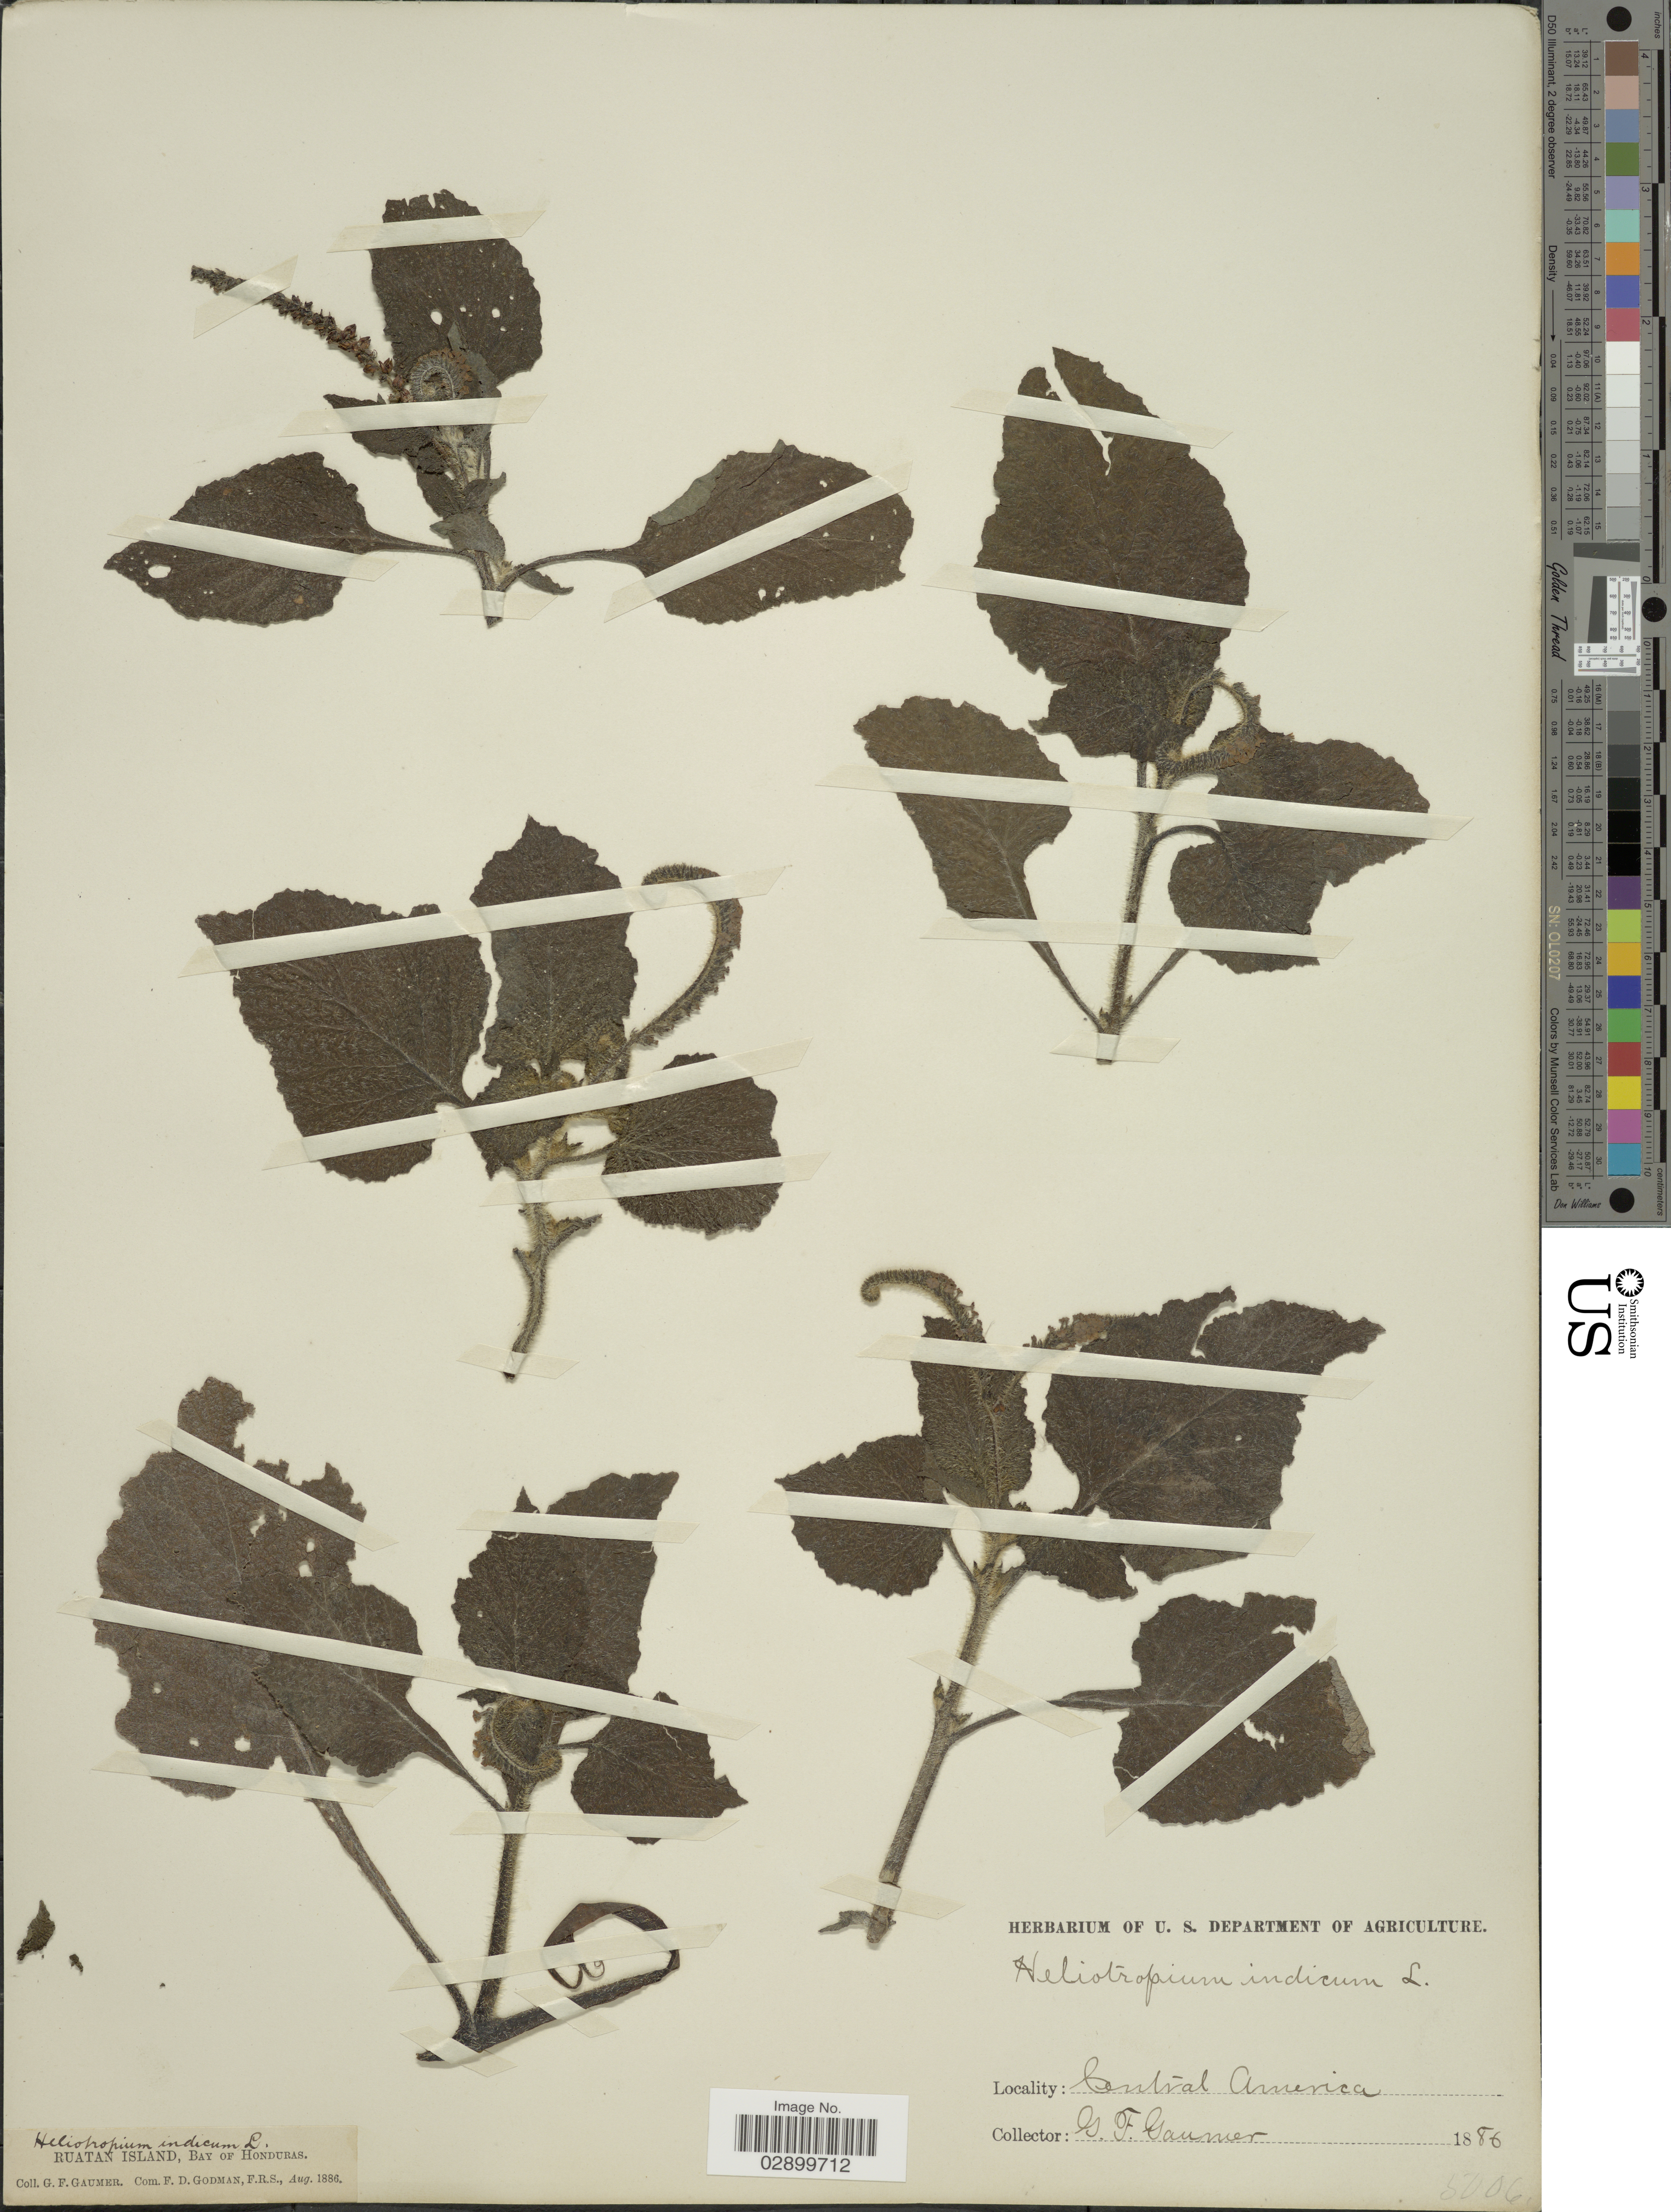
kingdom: Plantae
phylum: Tracheophyta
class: Magnoliopsida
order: Boraginales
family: Heliotropiaceae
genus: Heliotropium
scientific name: Heliotropium indicum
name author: L.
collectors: G. F. Gaumer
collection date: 1886-08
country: Honduras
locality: Ruatan Island, Bay of Honduras.